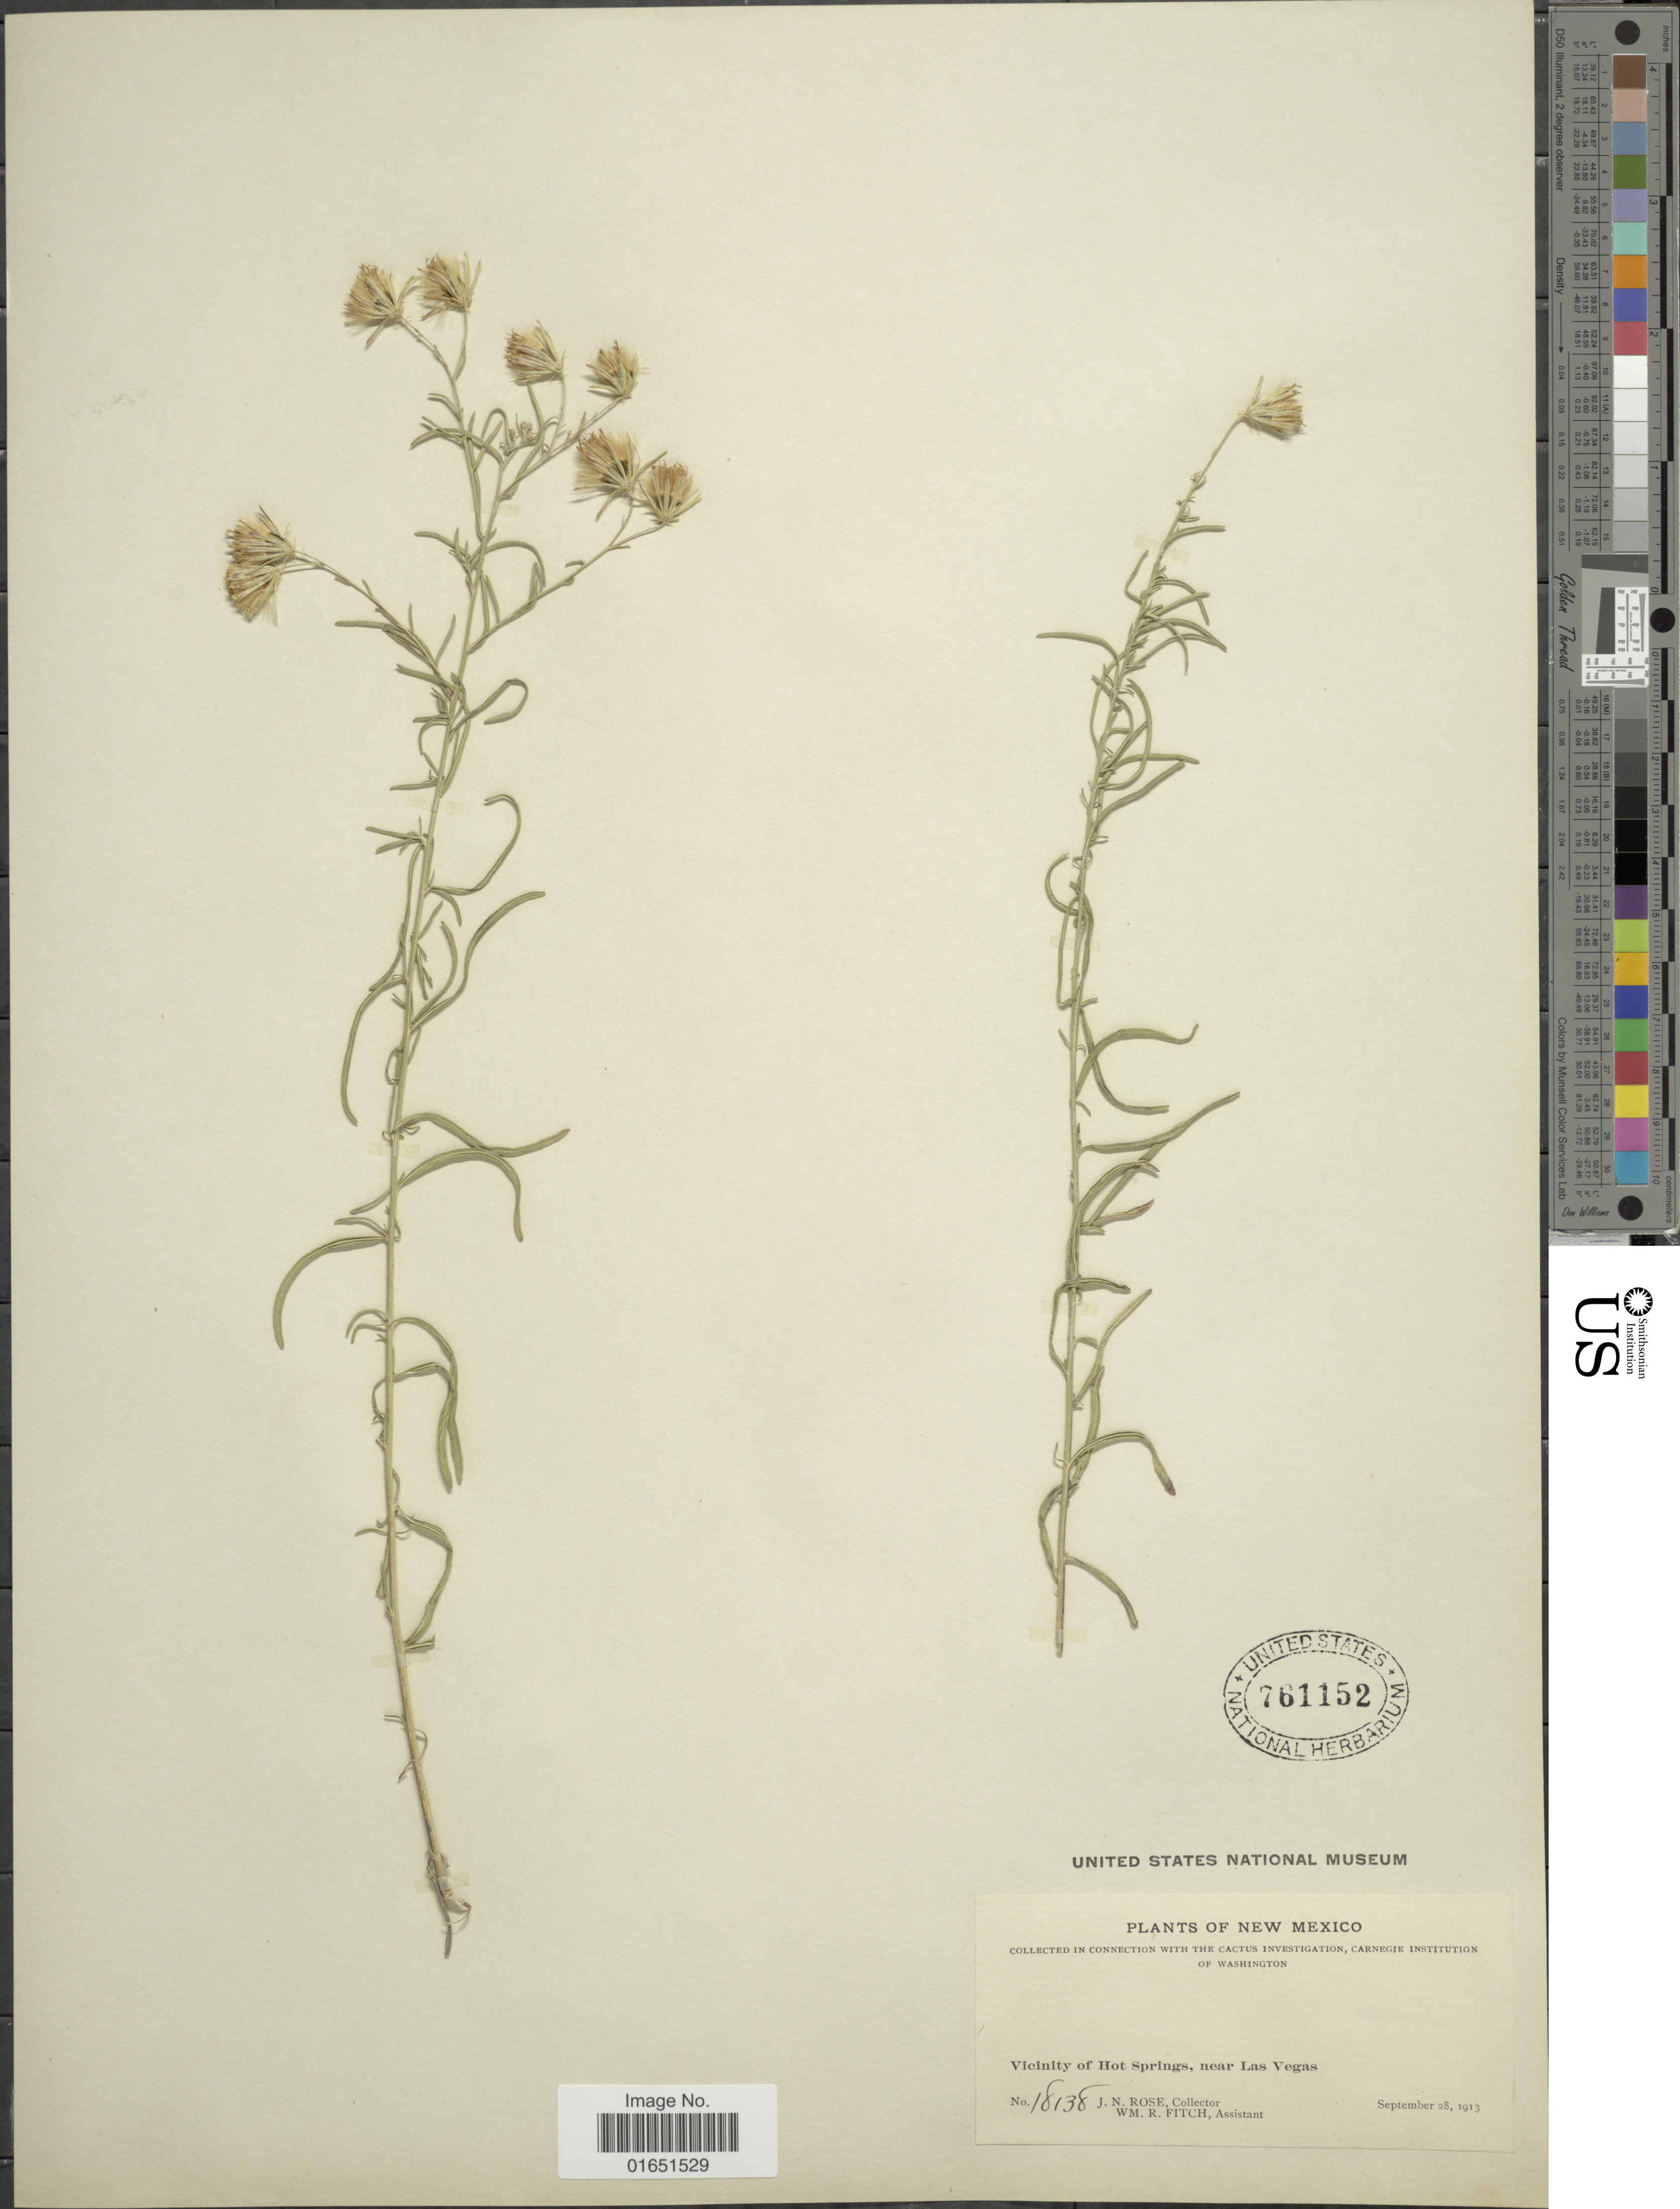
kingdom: Plantae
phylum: Tracheophyta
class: Magnoliopsida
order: Asterales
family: Asteraceae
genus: Brickellia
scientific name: Brickellia rosmarinifolia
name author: (Vent.) W.A. Weber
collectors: J. N. Rose & W. R. Fitch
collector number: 18138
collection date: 1913-09-28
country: United States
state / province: New Mexico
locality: Vicinity of Hot Springs, near Las Vegas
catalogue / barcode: US 761152